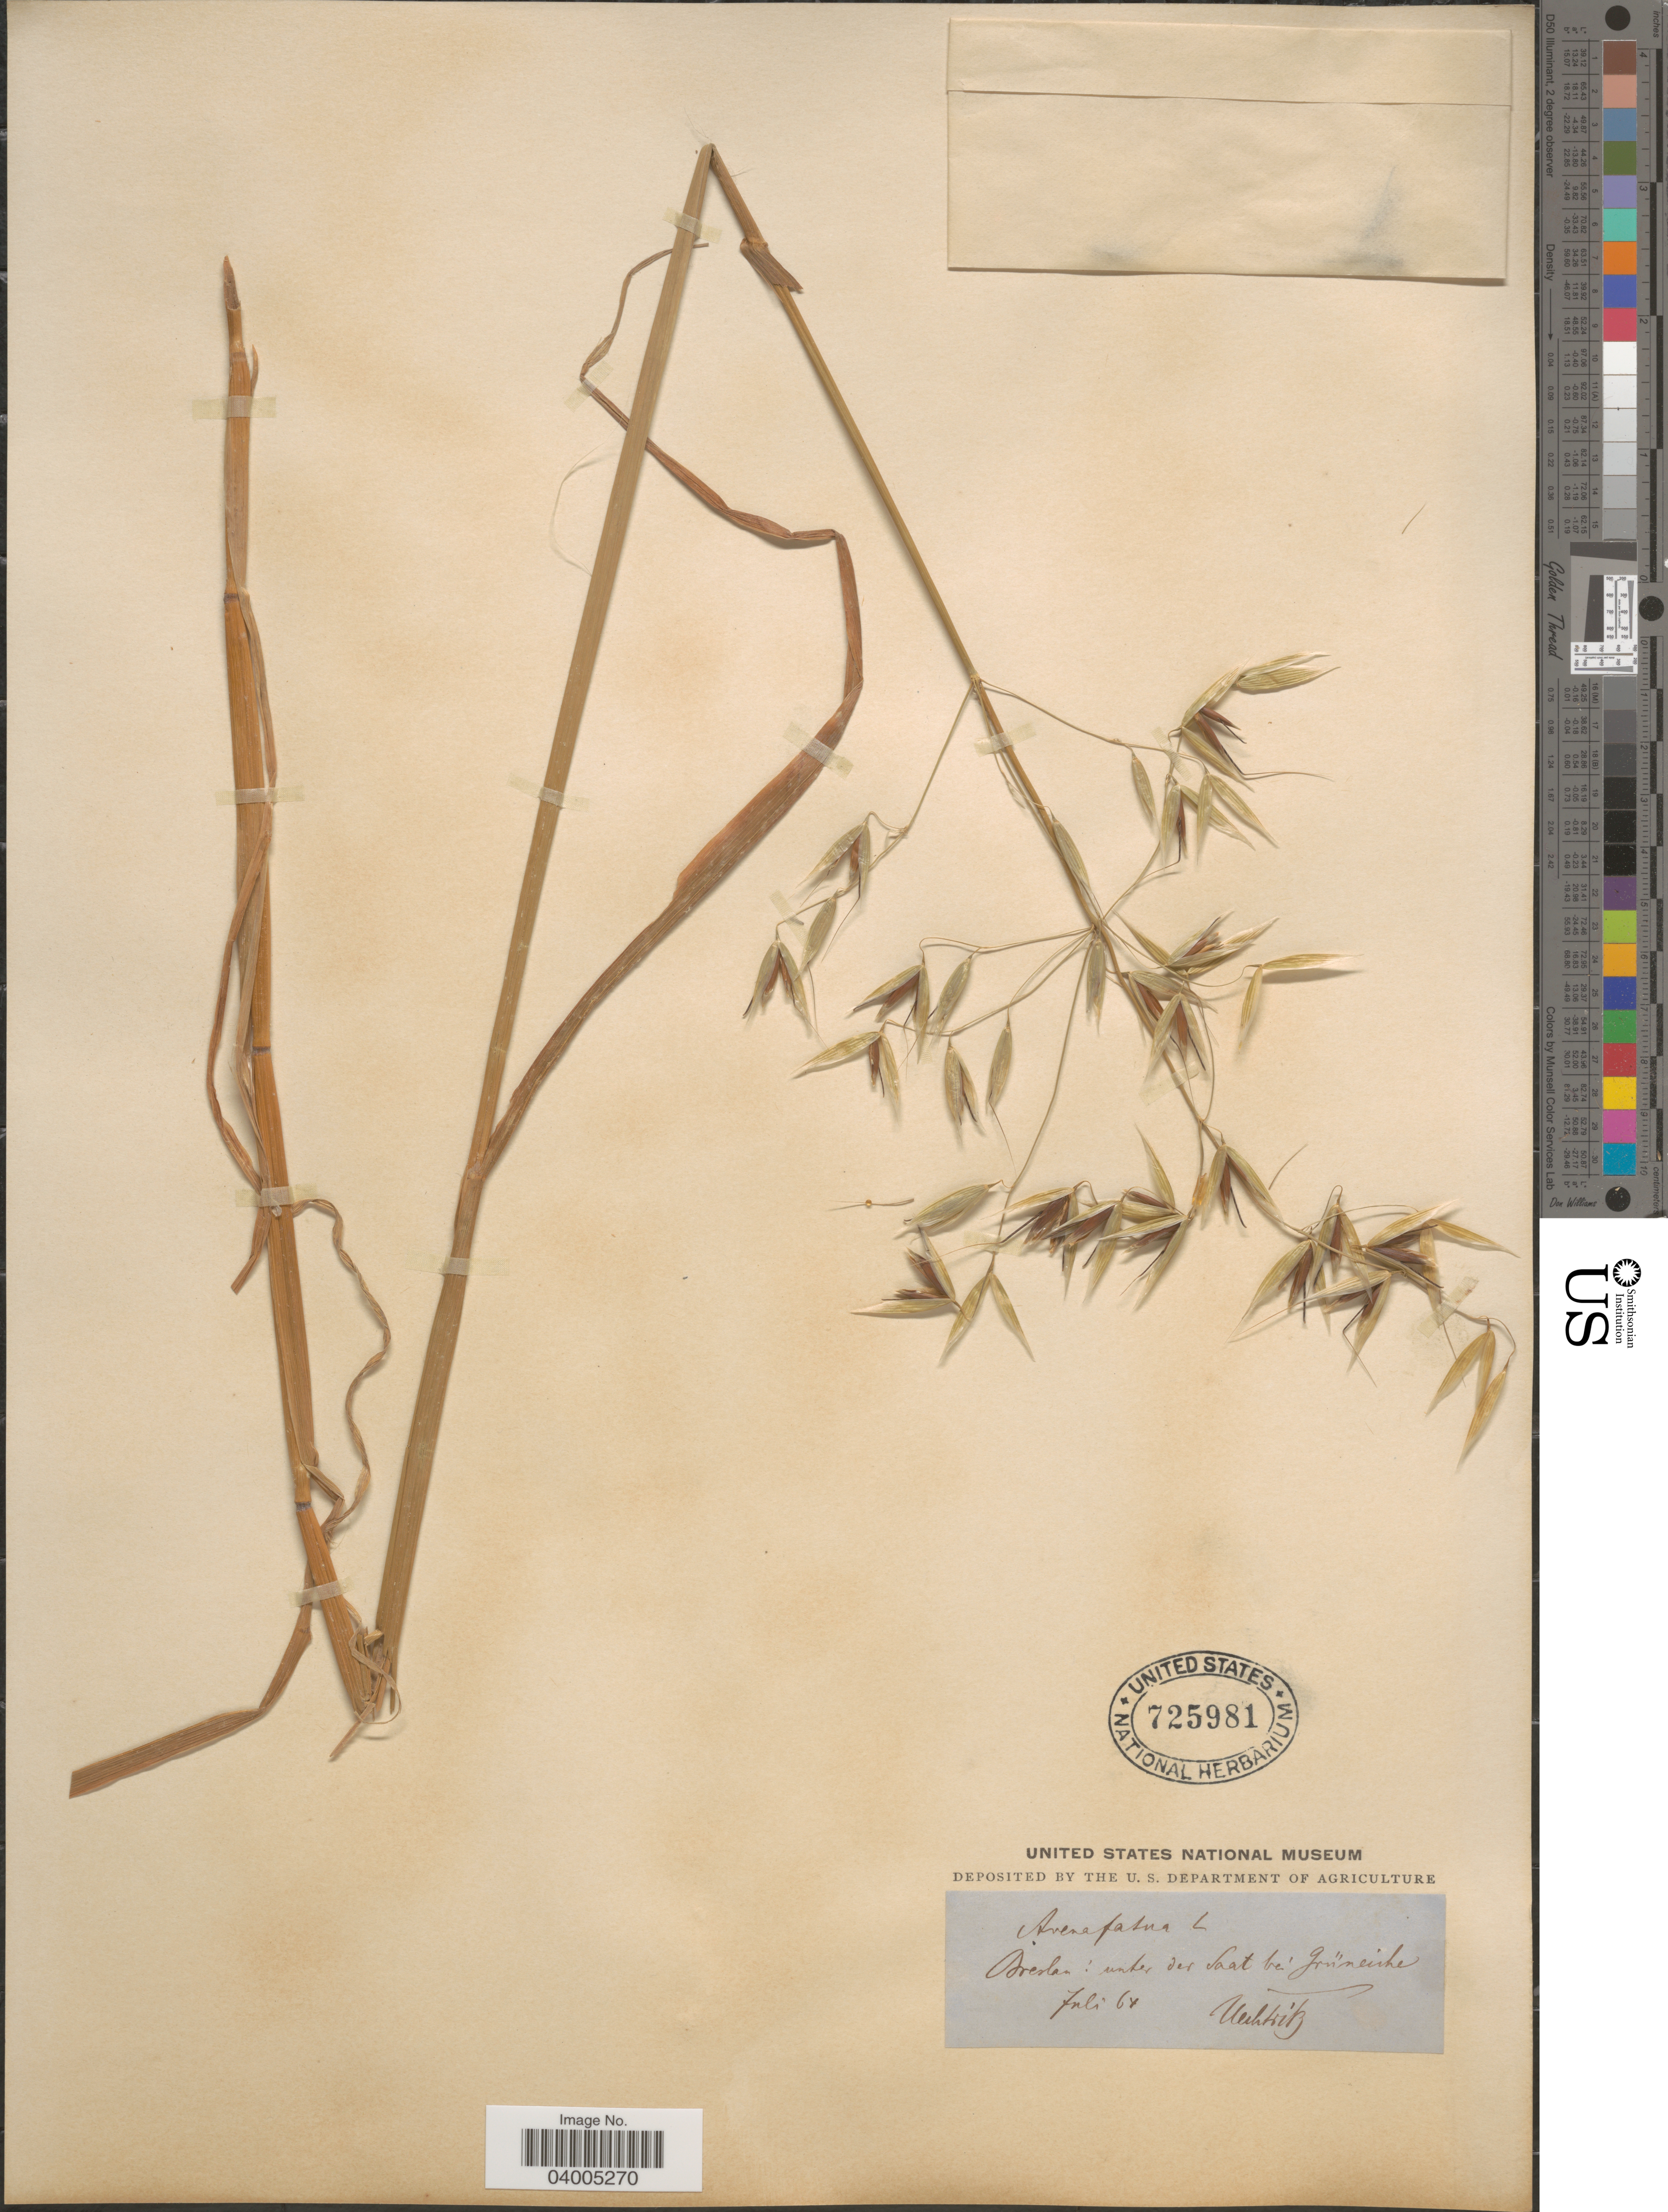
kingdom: Plantae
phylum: Tracheophyta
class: Liliopsida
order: Poales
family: Poaceae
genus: Avena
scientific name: Avena fatua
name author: L.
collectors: Uechtritz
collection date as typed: Transcribed d/m/y: /7/67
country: Poland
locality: Breslau: unter der Saat bei Grüneiche.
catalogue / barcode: US 725981